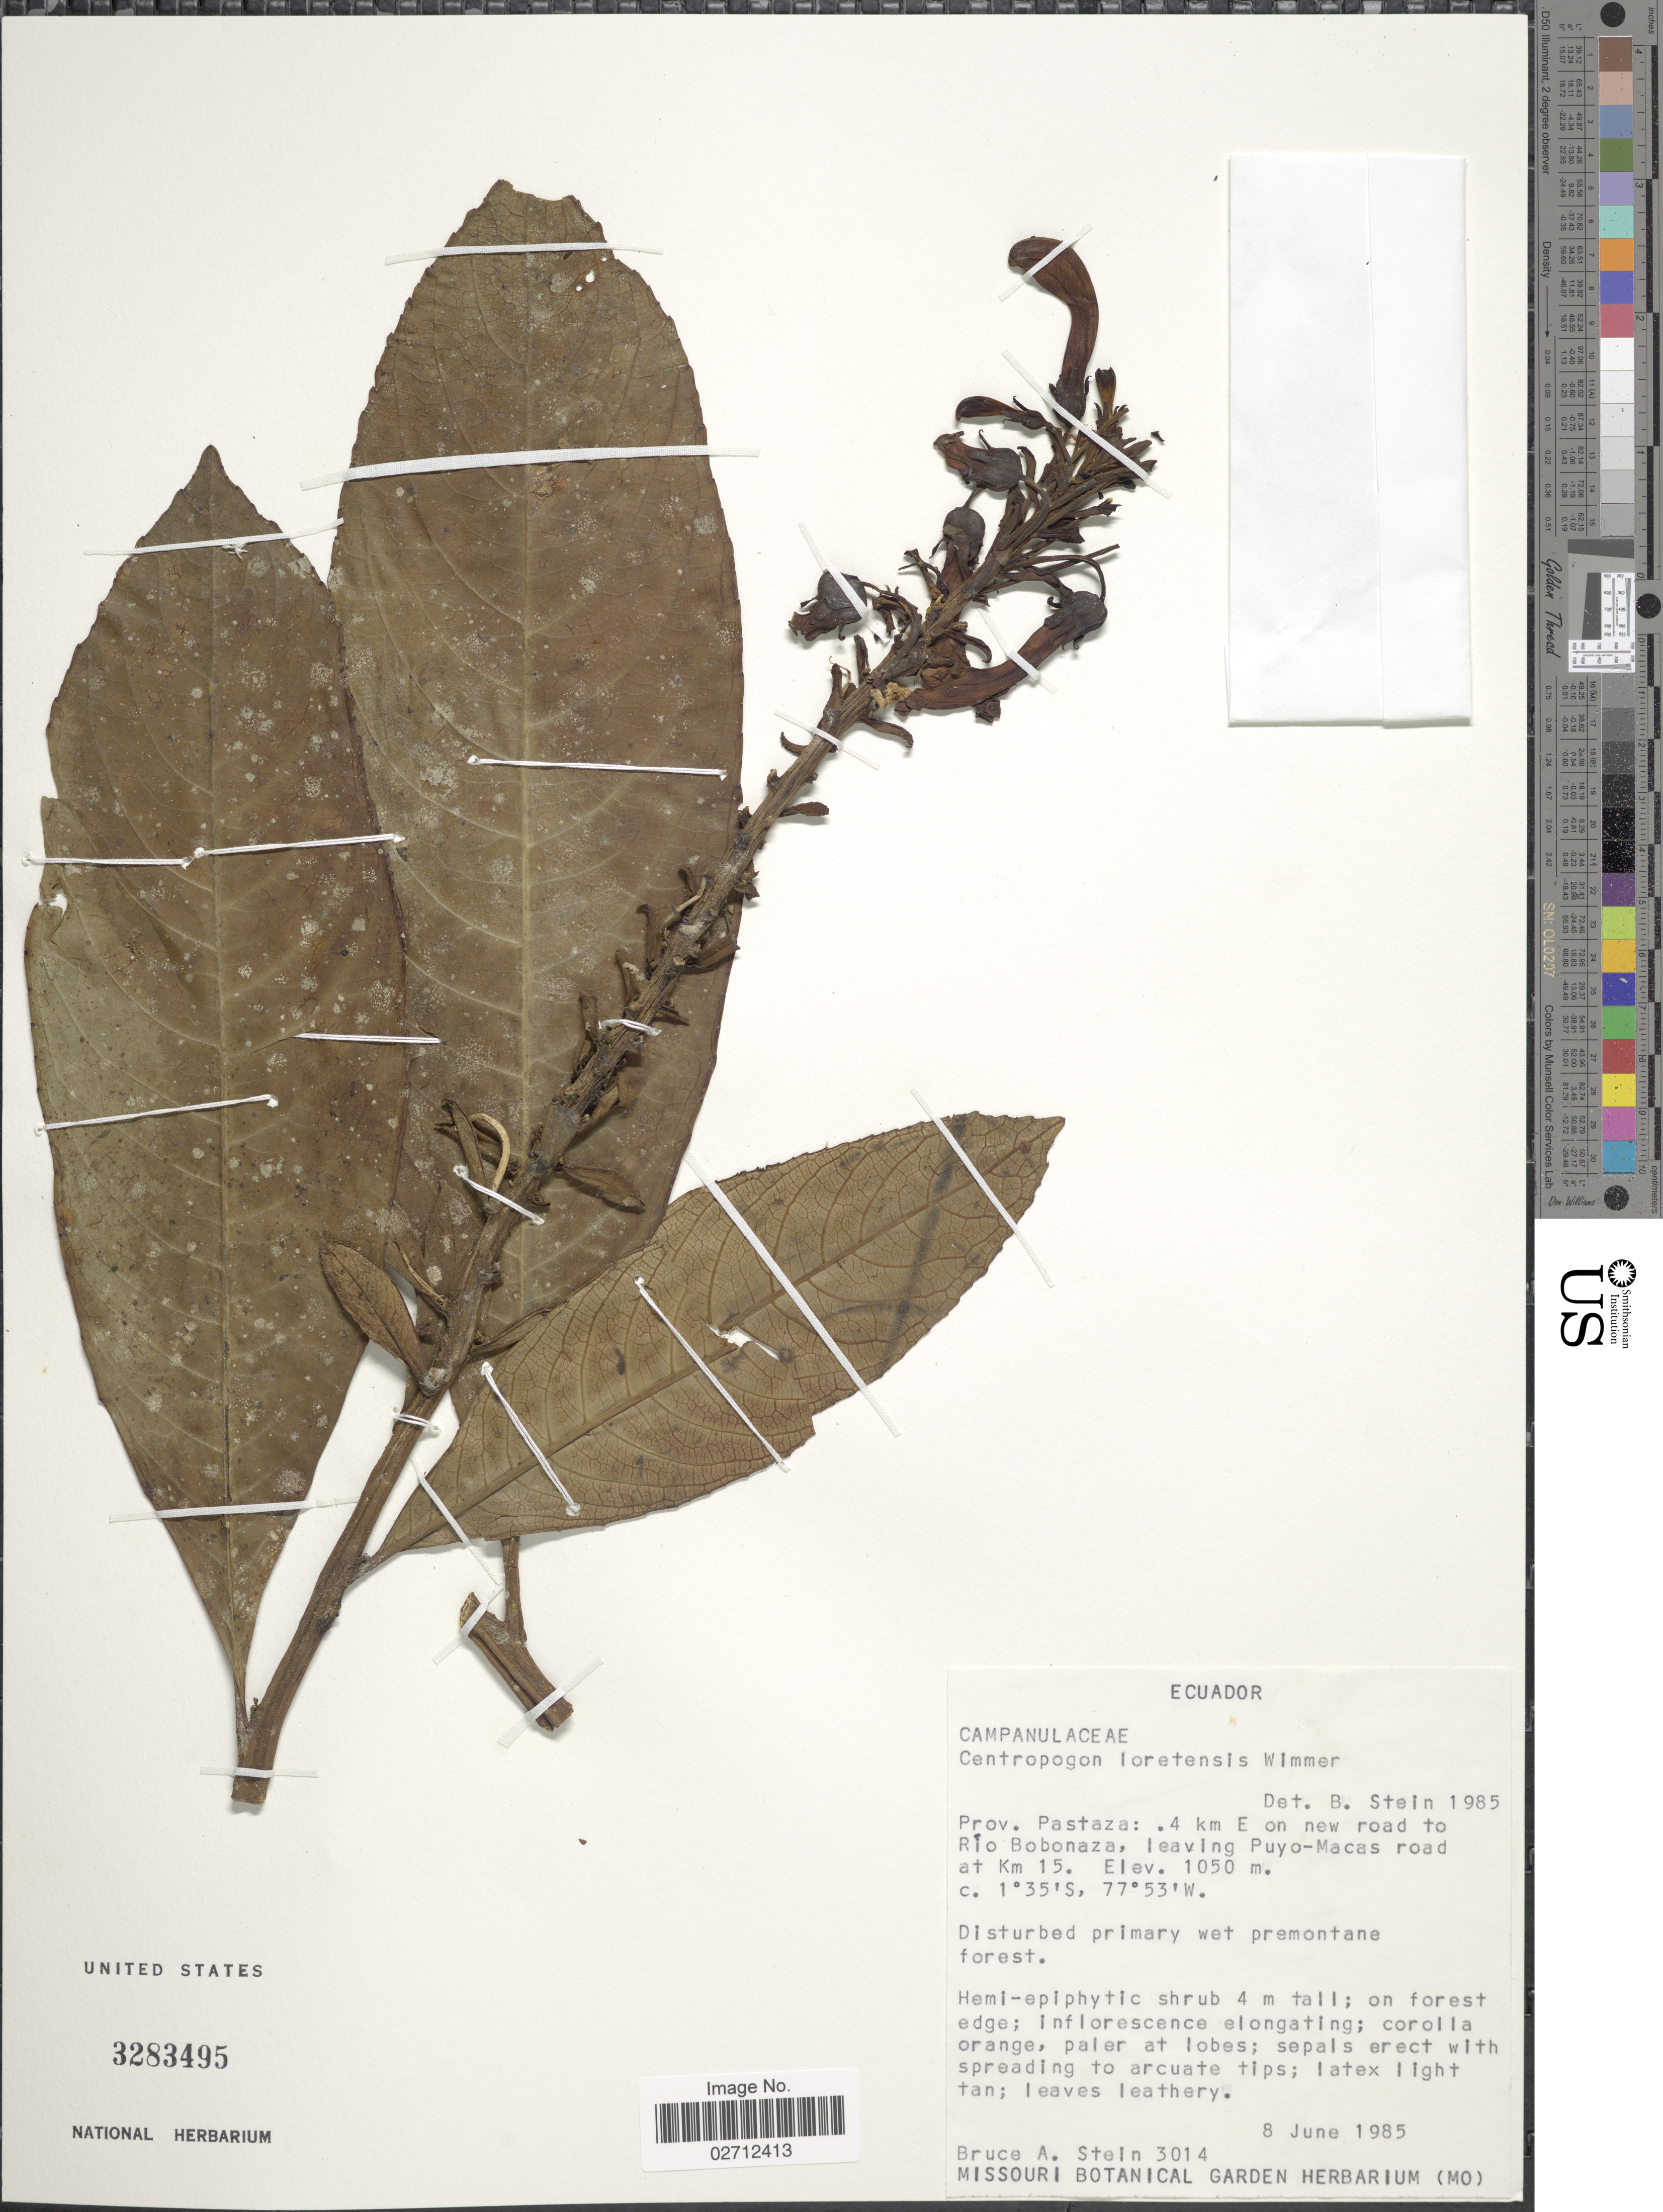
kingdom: Plantae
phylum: Tracheophyta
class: Magnoliopsida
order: Asterales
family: Campanulaceae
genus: Centropogon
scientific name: Centropogon loretensis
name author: E. Wimm.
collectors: B. A. Stein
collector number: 3014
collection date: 1985-06-08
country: Ecuador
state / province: Pastaza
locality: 4 km E on new road to Río Bobonza, leaving Puyo-Macas road at Km 15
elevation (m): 1050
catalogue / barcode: US 3283495